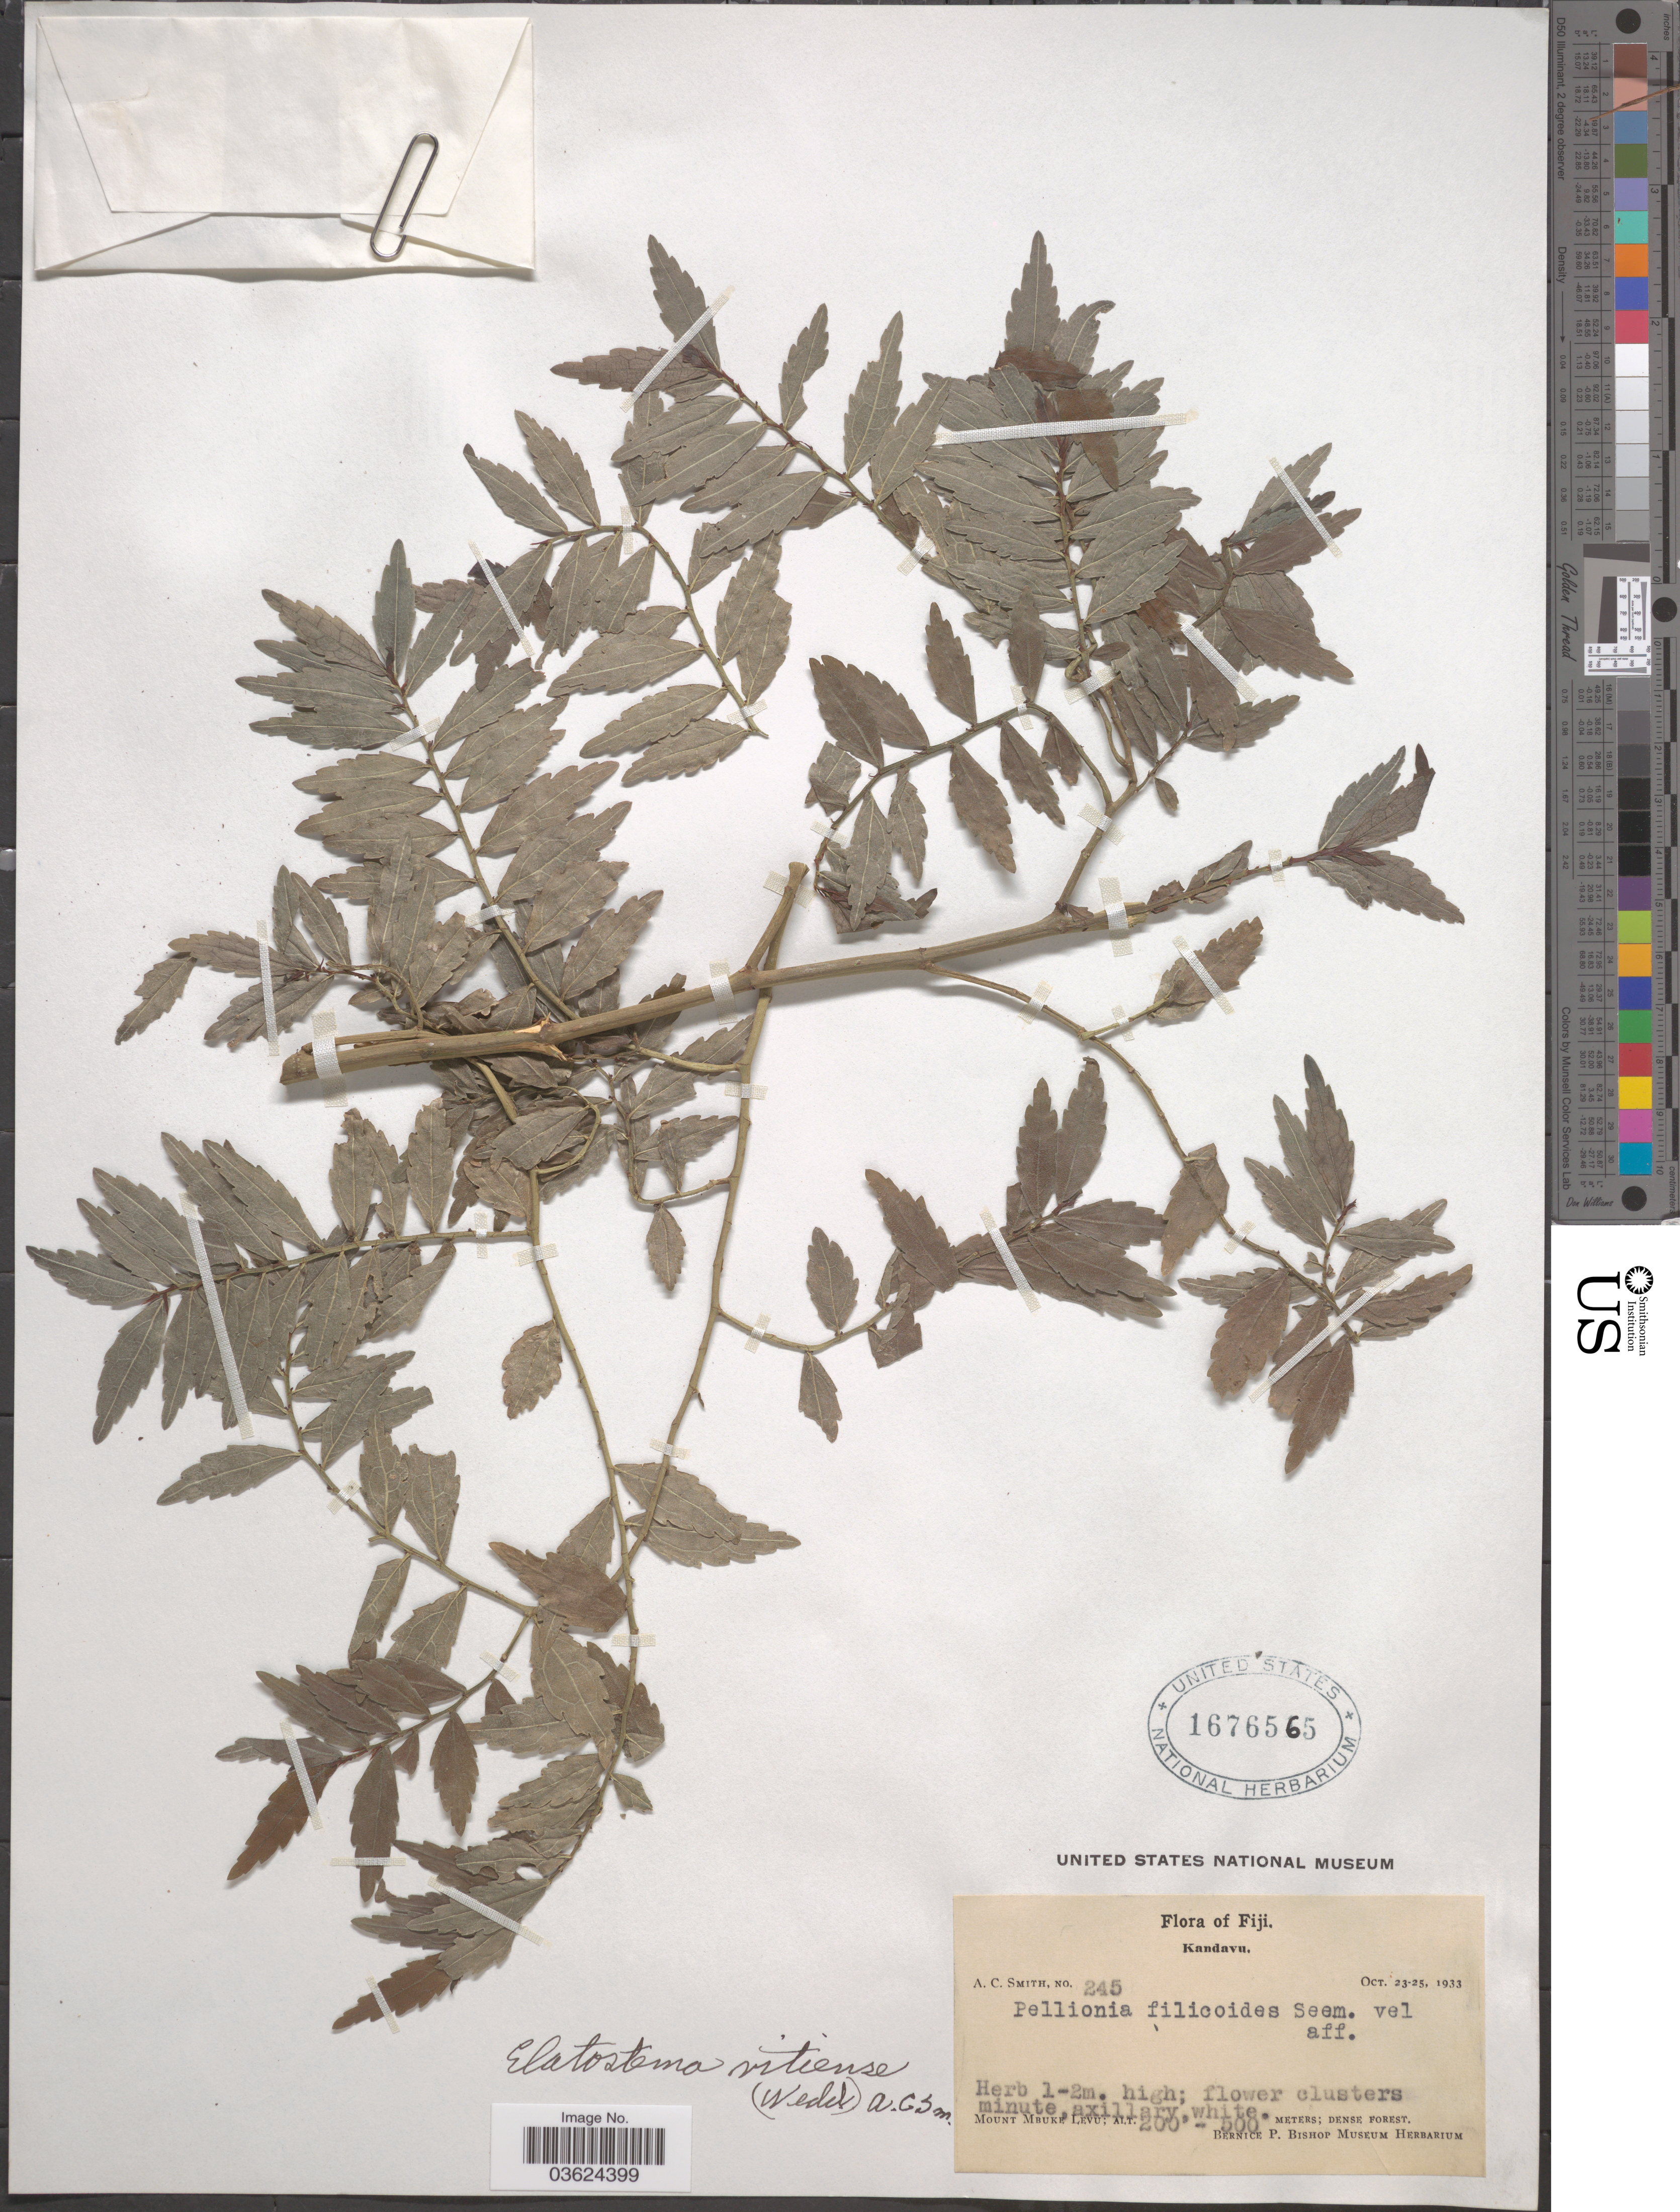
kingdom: Plantae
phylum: Tracheophyta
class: Magnoliopsida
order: Rosales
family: Urticaceae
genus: Elatostema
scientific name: Elatostema vitiense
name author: (A. Gray ex Wedd.) A.C. Sm.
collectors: A. C. Smith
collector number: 245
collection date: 1933-10-23/1933-10-25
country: Fiji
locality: Kandavu. Mount Mbuke Levu.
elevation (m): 200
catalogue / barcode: US 1676565